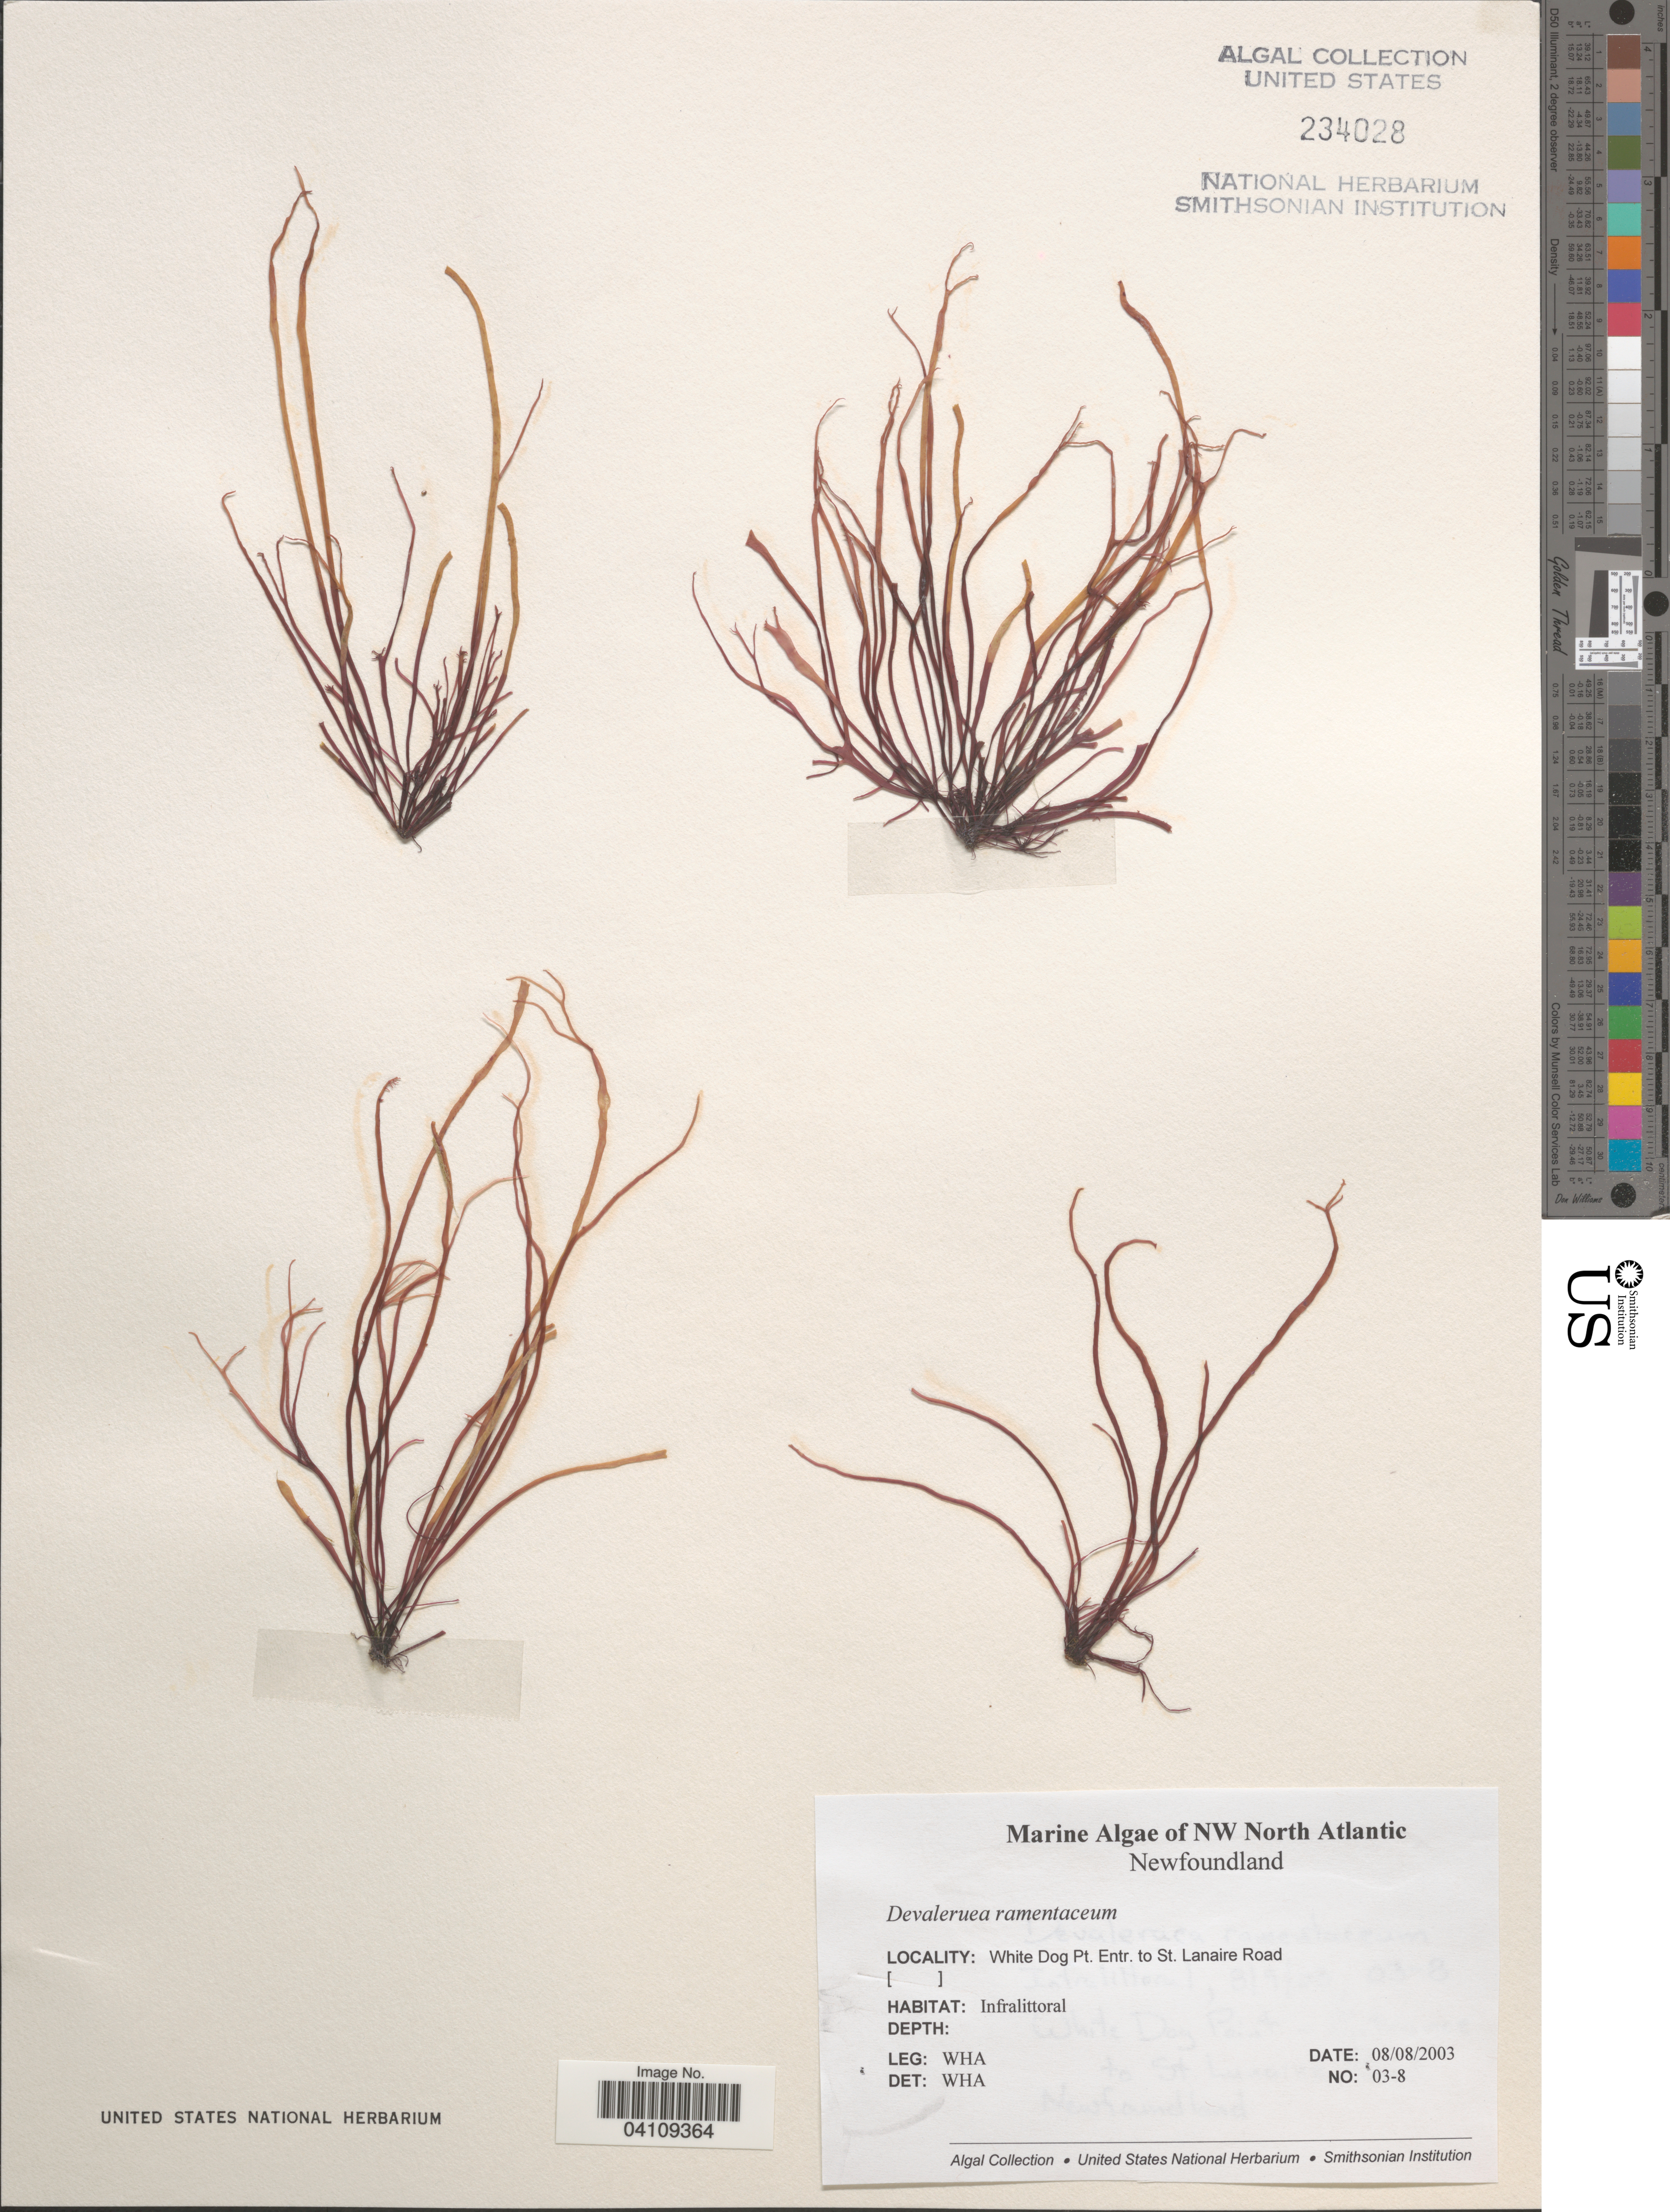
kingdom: Plantae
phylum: Rhodophyta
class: Florideophyceae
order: Palmariales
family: Palmariaceae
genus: Devaleraea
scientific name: Devaleraea ramentacea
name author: (L.) Guiry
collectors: W. H. Adey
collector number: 03-8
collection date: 2003-08-08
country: Canada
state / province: Newfoundland and Labrador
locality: NW North Atlantic. White Dog Pt. Ent. to St. Lanaire Road.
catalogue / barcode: US 234028